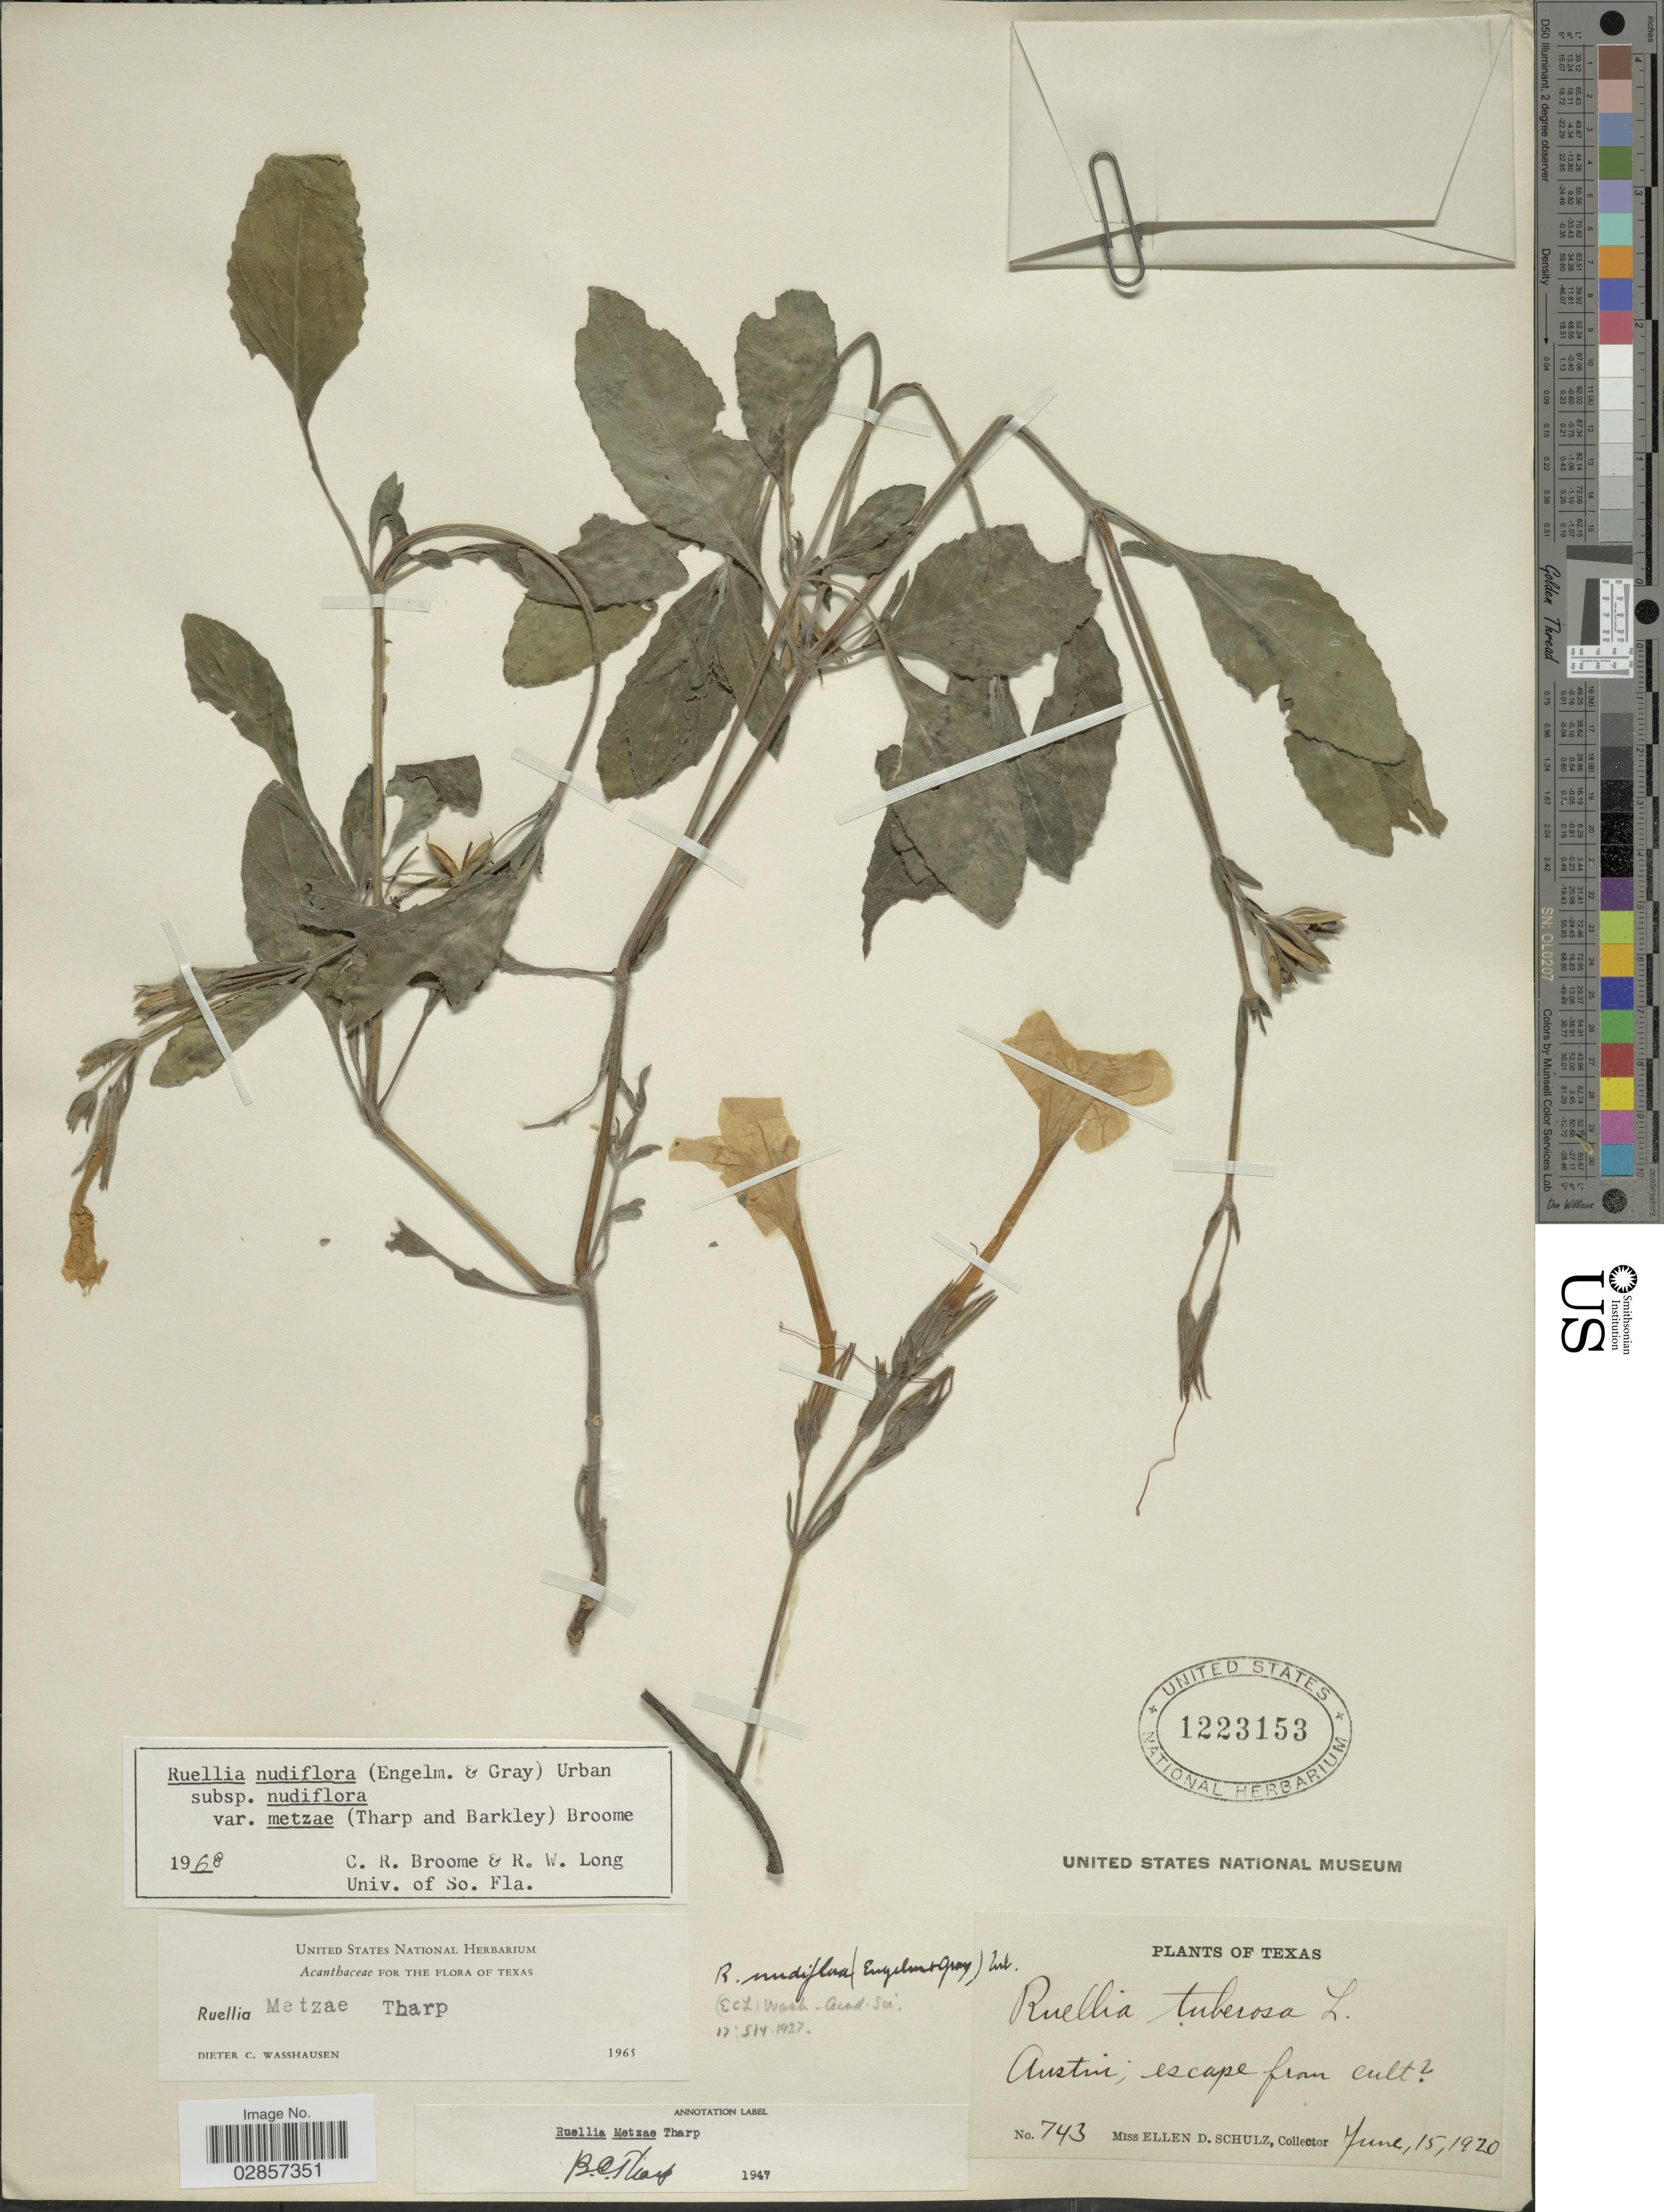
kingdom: Plantae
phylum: Tracheophyta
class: Magnoliopsida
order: Lamiales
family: Acanthaceae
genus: Ruellia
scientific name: Ruellia metziae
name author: Tharp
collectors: E. D. Schulz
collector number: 743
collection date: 1920-06-15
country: United States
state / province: Texas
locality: Austin, escape from cult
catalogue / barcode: US 1223153